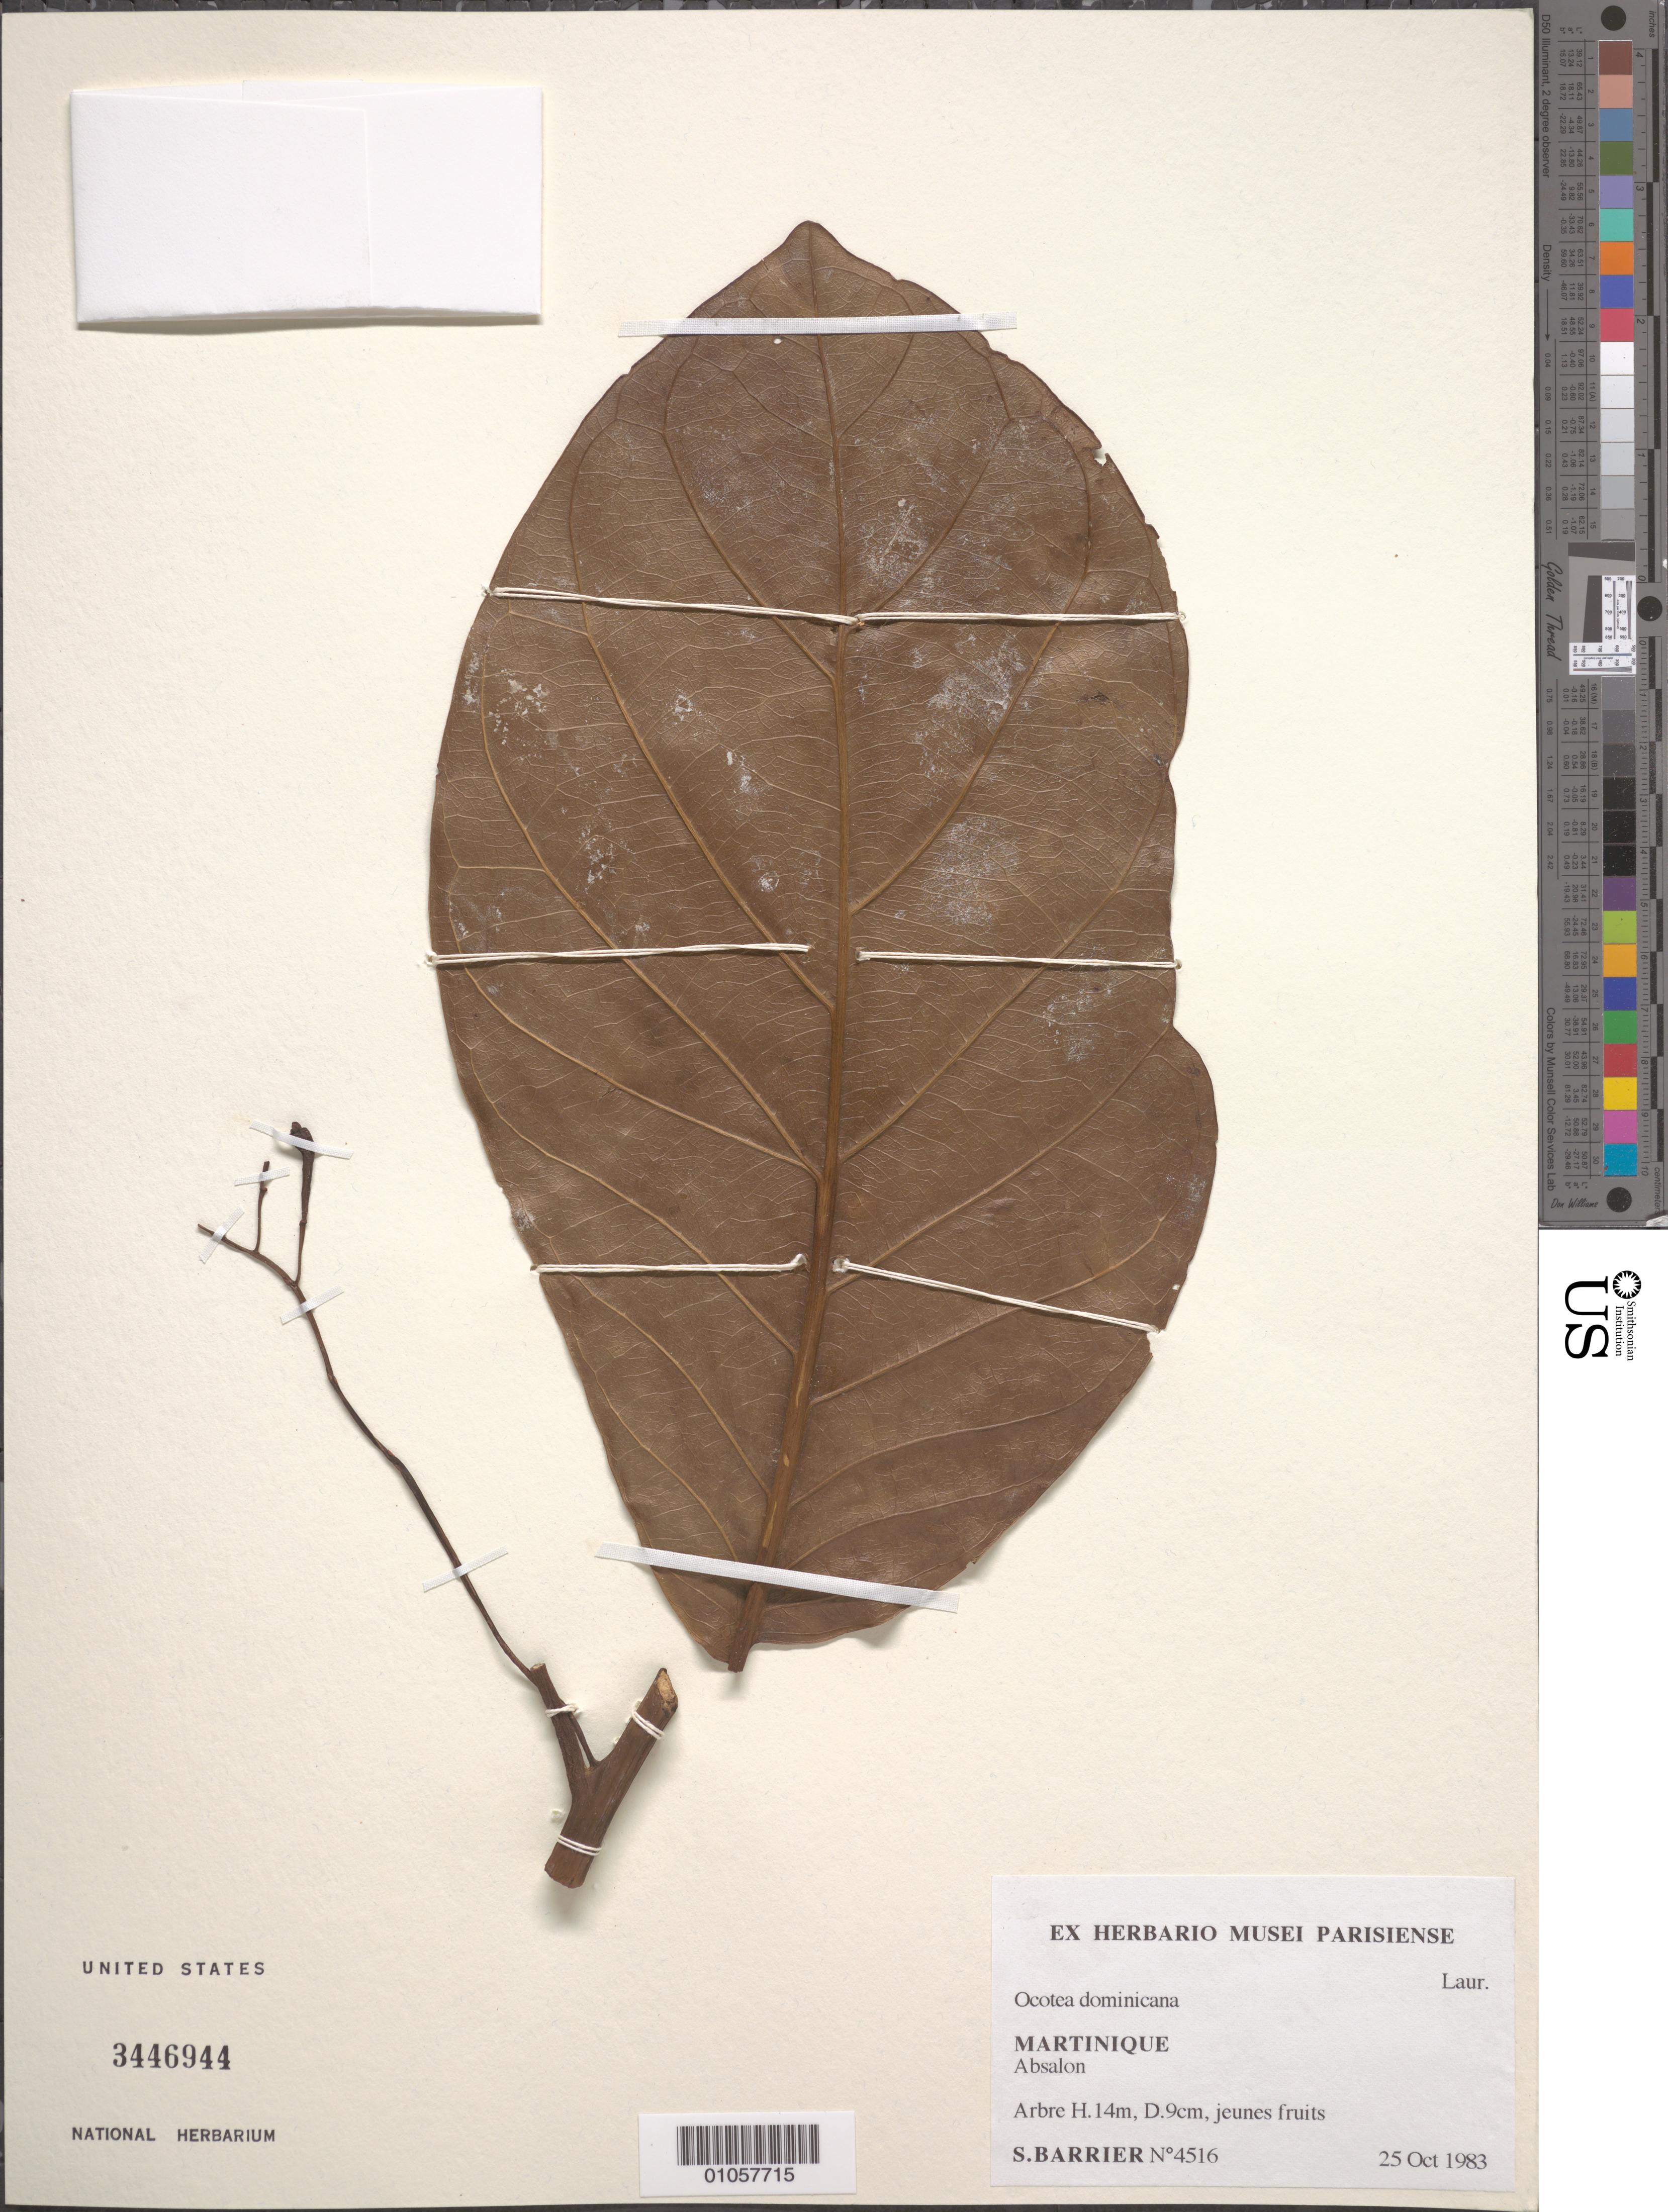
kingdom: Plantae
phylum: Tracheophyta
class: Magnoliopsida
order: Laurales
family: Lauraceae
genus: Ocotea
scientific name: Ocotea dominicana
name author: (Meisn.) R.A. Howard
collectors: S. Barrier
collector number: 4516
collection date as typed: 25 Oct 1983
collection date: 1983-10-25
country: Martinique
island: Martinique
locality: Absalon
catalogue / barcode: US 3446944